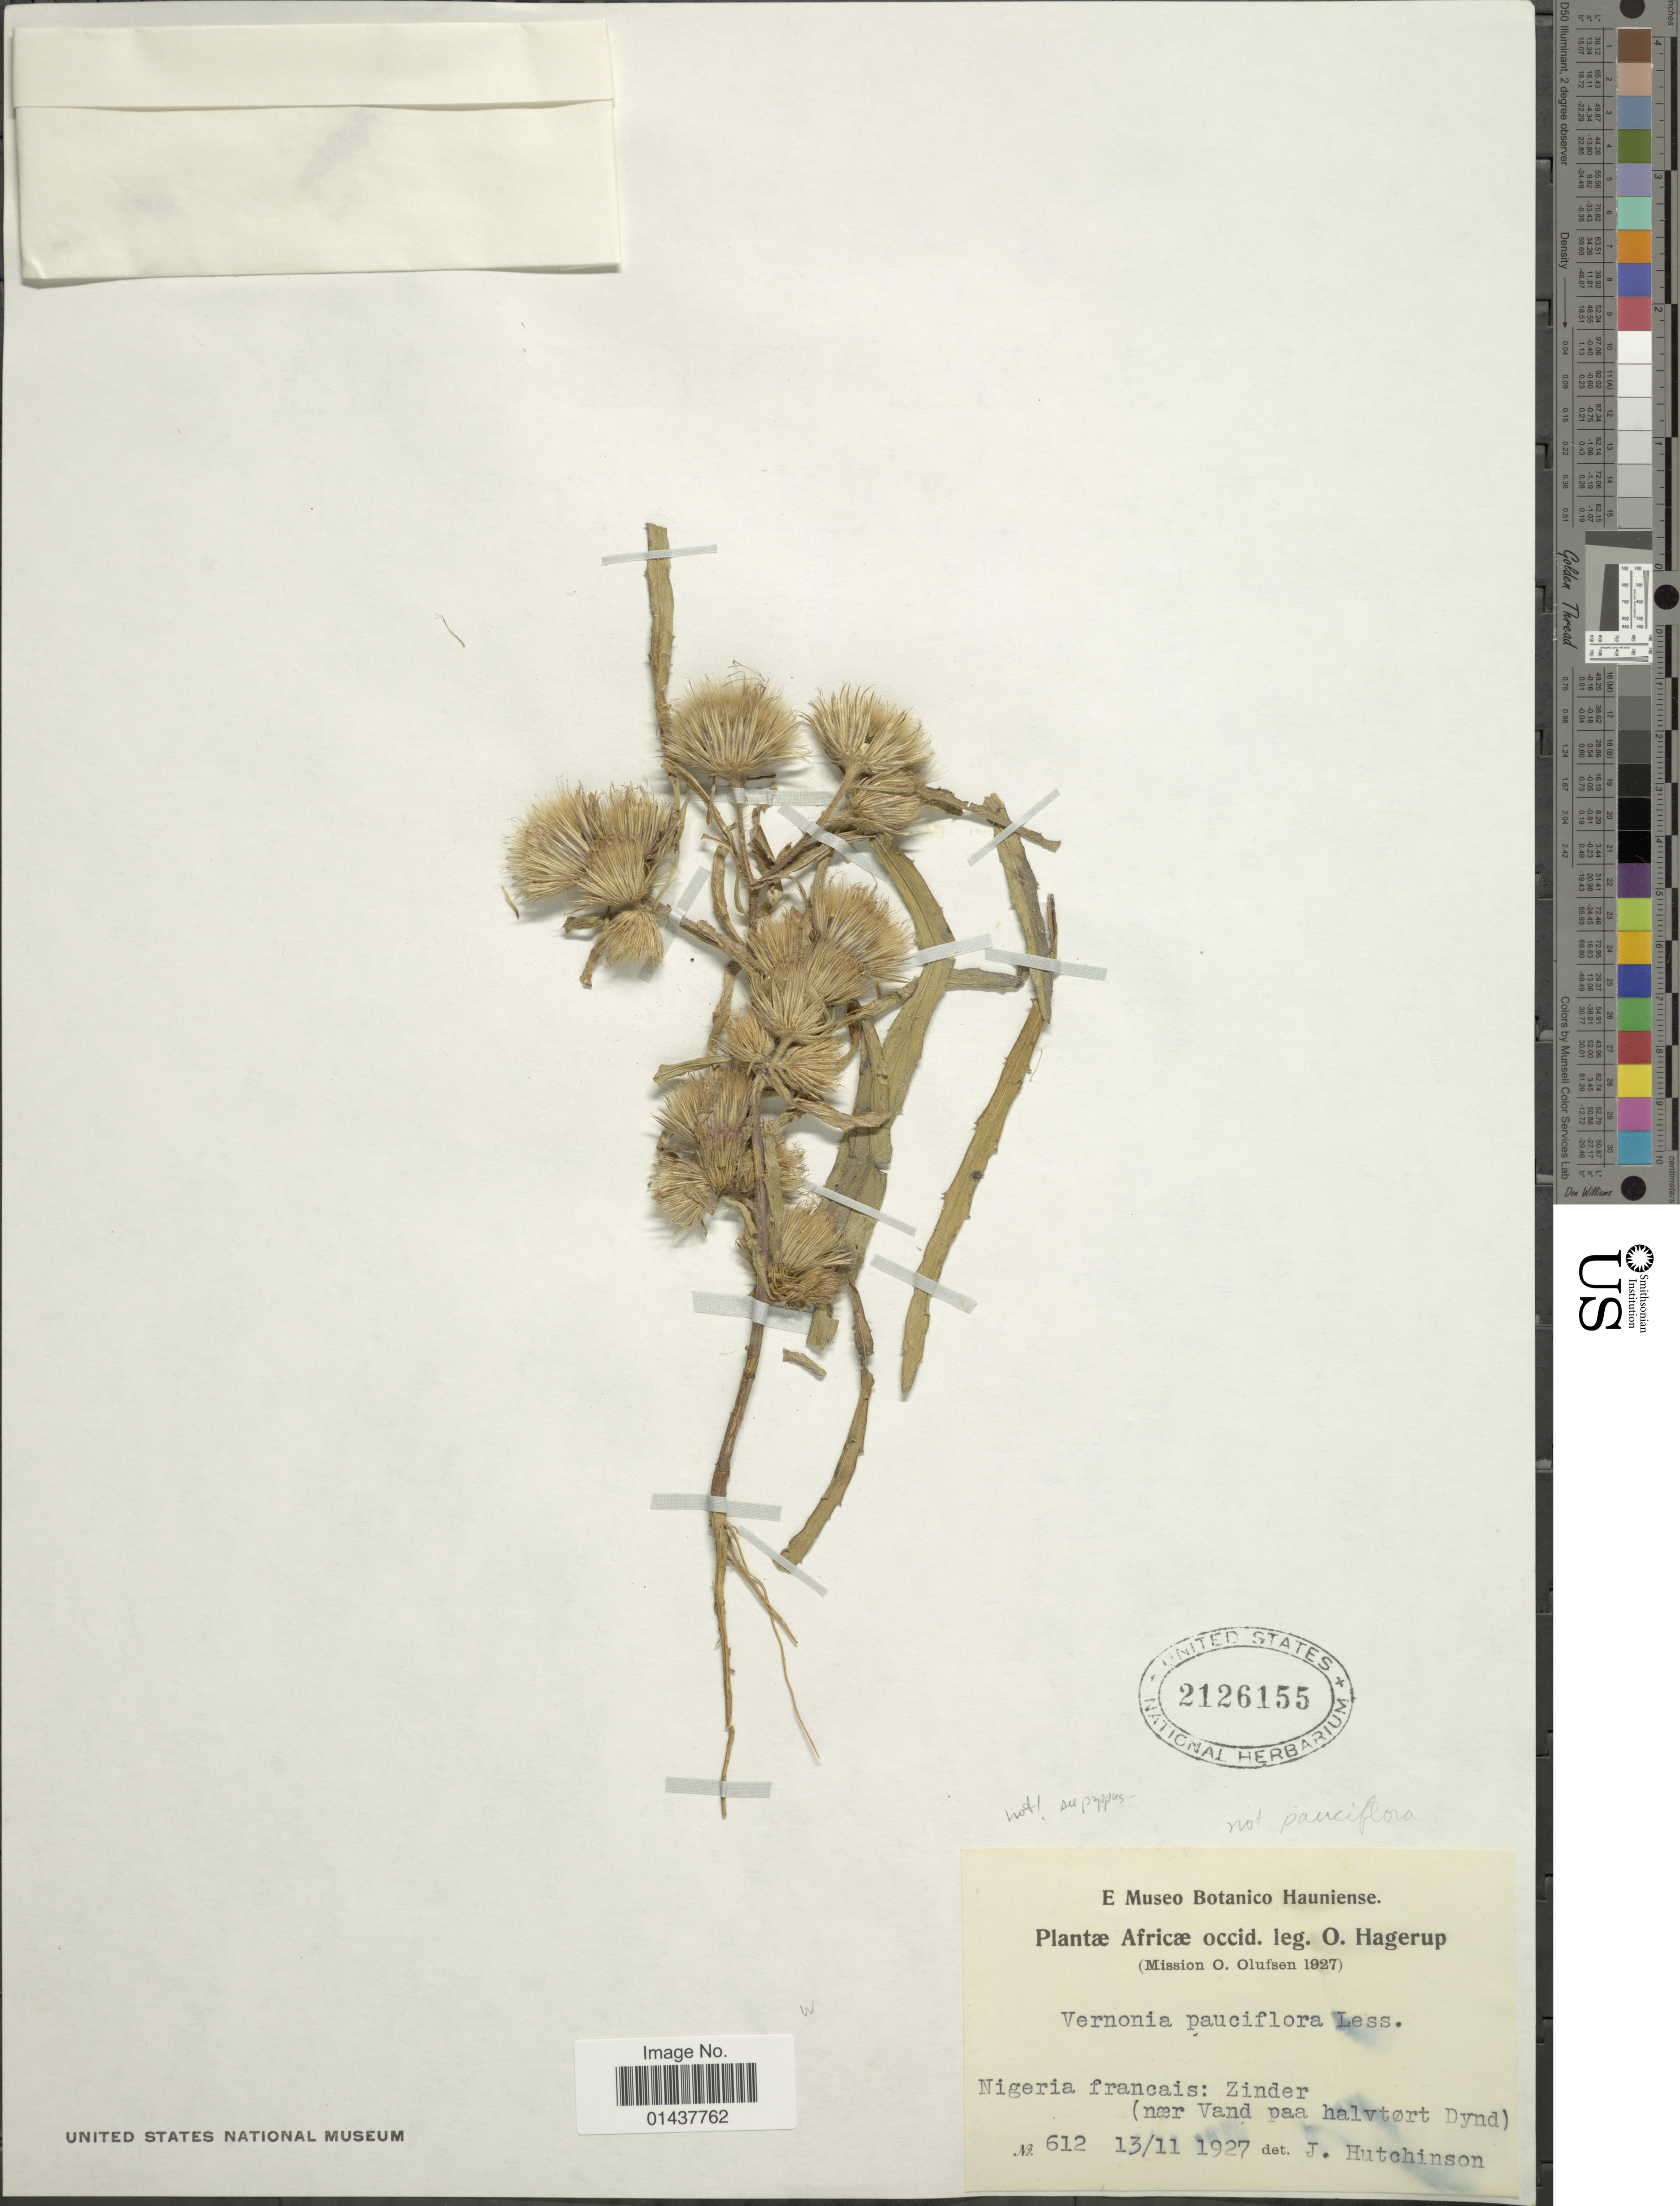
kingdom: Plantae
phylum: Tracheophyta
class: Magnoliopsida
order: Asterales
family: Asteraceae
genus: Porphyrostemma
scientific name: Porphyrostemma sp.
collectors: O. Hagerup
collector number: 612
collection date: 1927-11-13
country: Niger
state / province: Zinder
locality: Nigeria francais: Zinder (nær Vand paa halvtørt Dynd)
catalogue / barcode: US 2126155